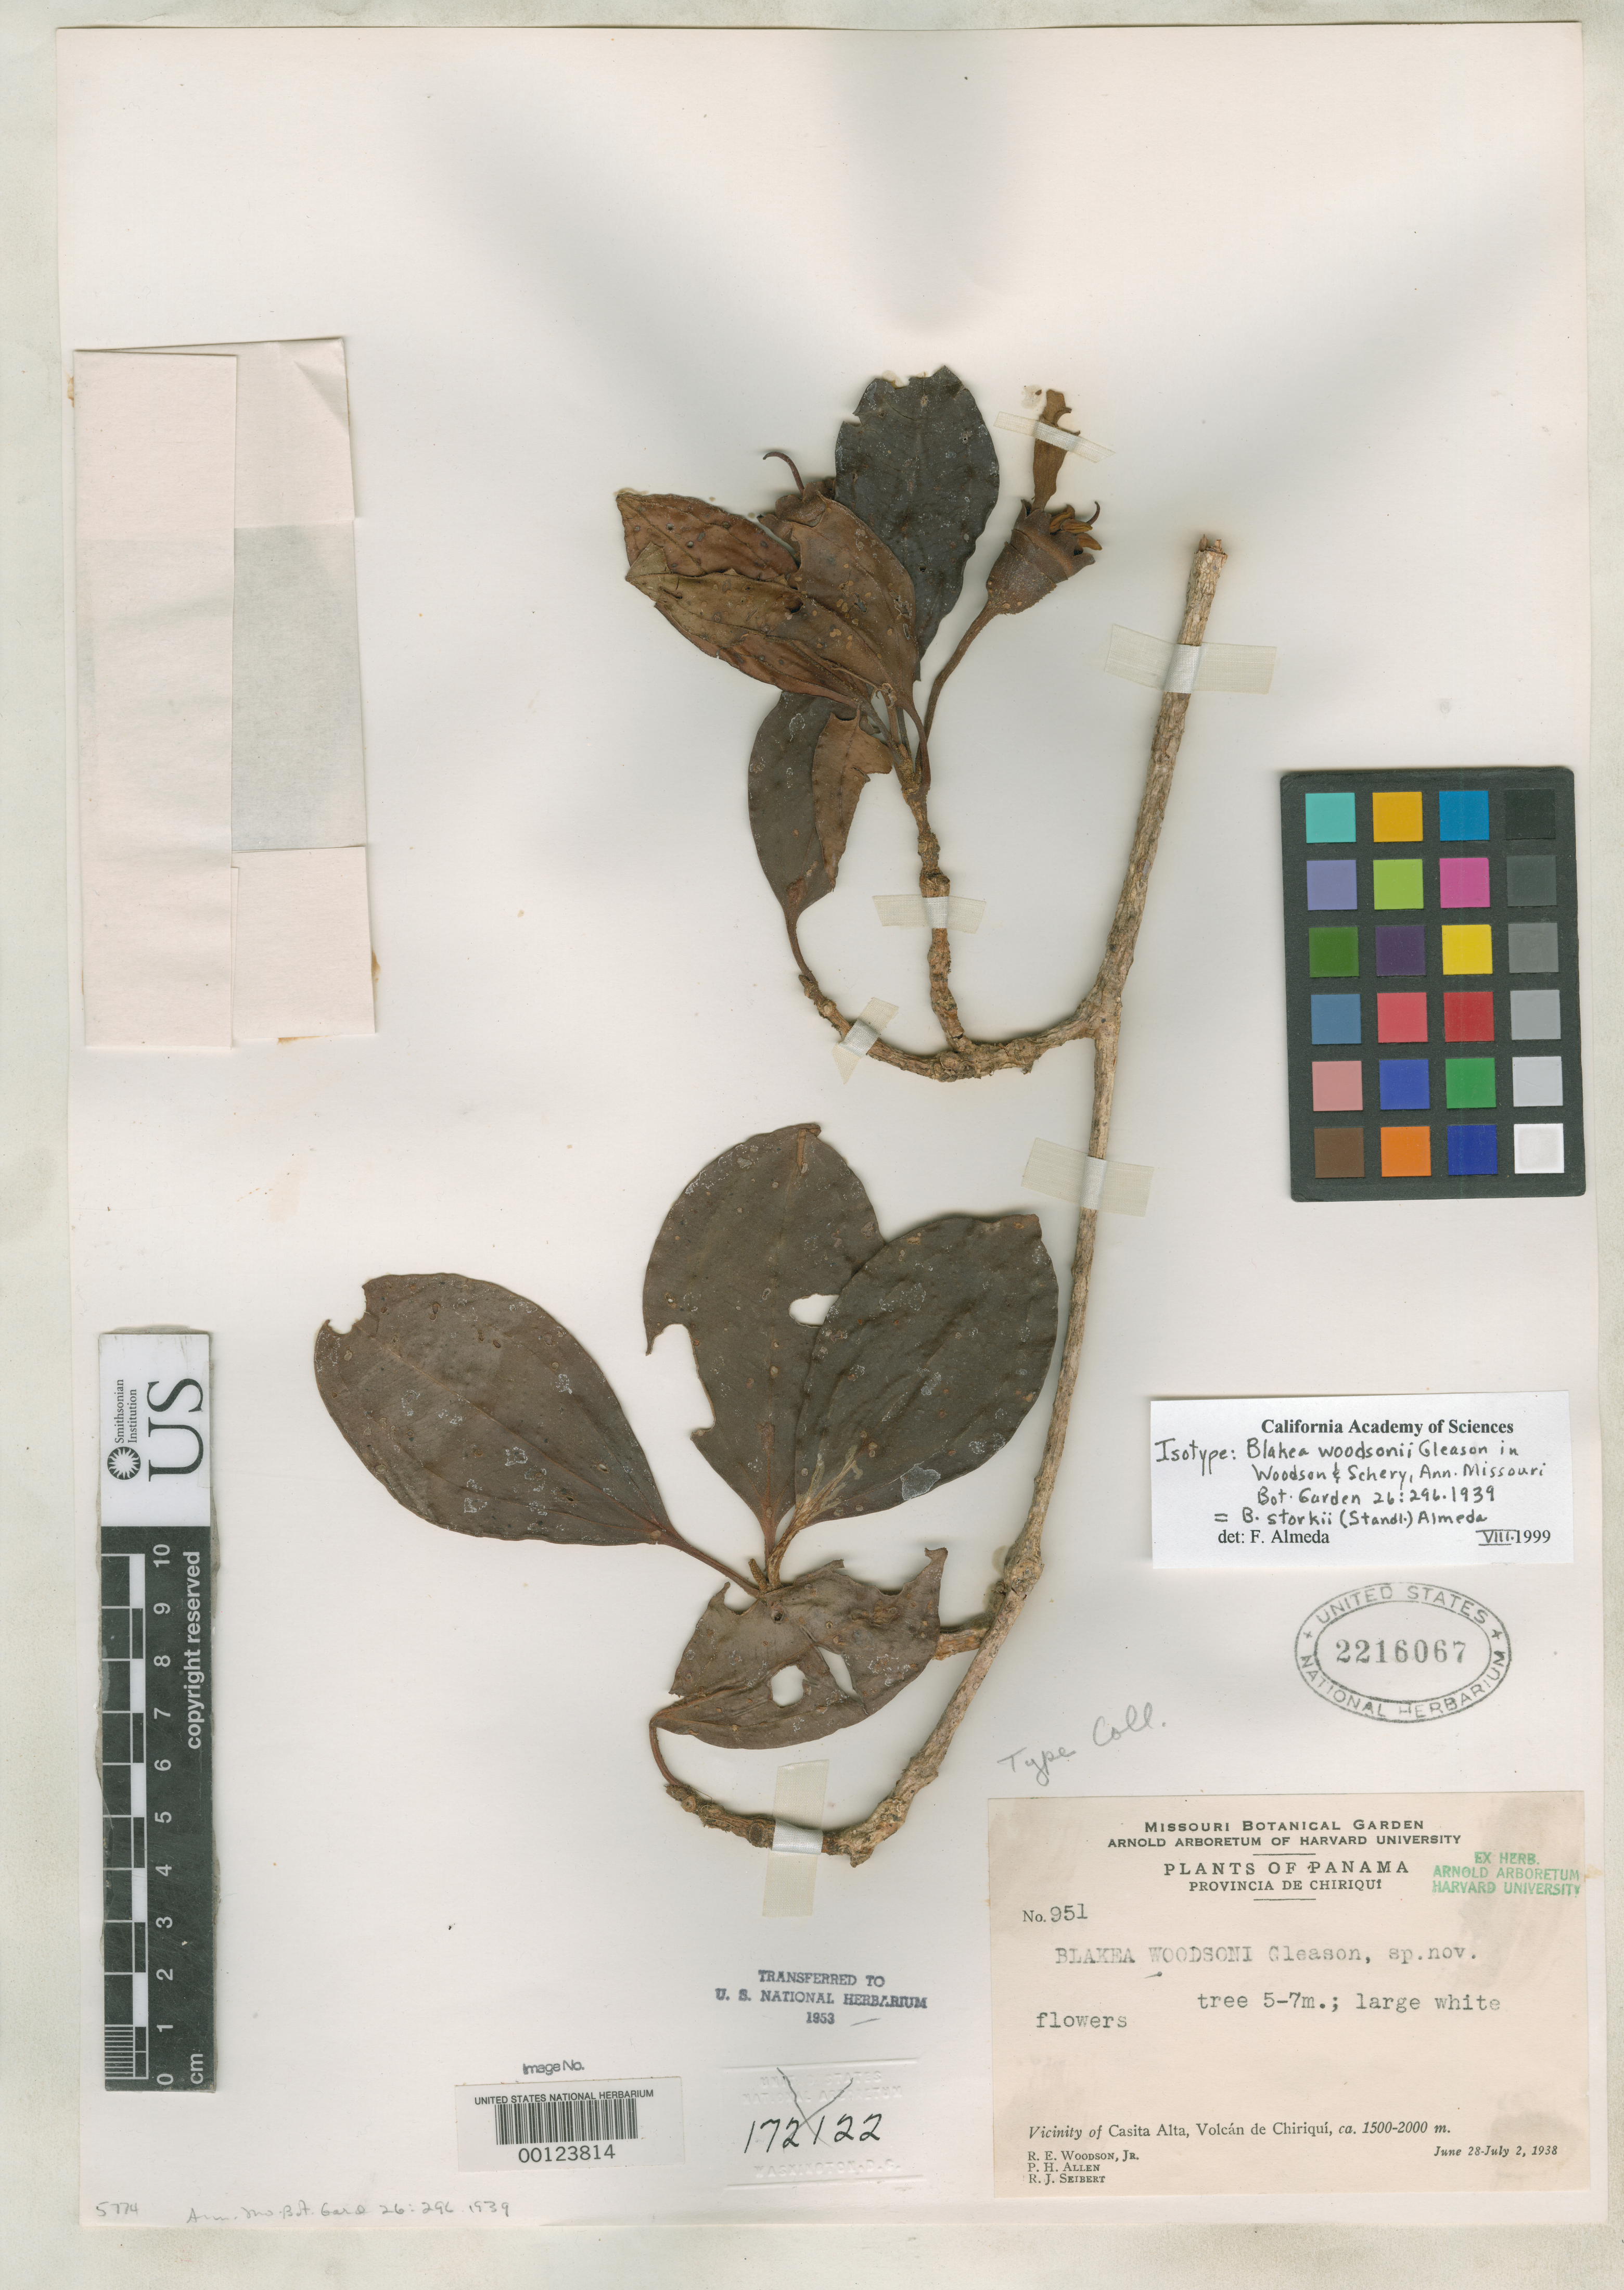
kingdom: Plantae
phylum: Tracheophyta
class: Magnoliopsida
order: Myrtales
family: Melastomataceae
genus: Blakea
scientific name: Blakea woodsonii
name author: Gleason in Woodson & Seibert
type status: Isotype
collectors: R. E. Woodson, P. H. Allen & R. J. Seibert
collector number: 951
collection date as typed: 28 Jun 1938 to 02 Jul 1938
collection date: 1938-06-28/1938-07-02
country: Panama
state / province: Chiriquí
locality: Casita Alta, Volcan de Chiriqui.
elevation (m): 1500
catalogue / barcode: US 2216067